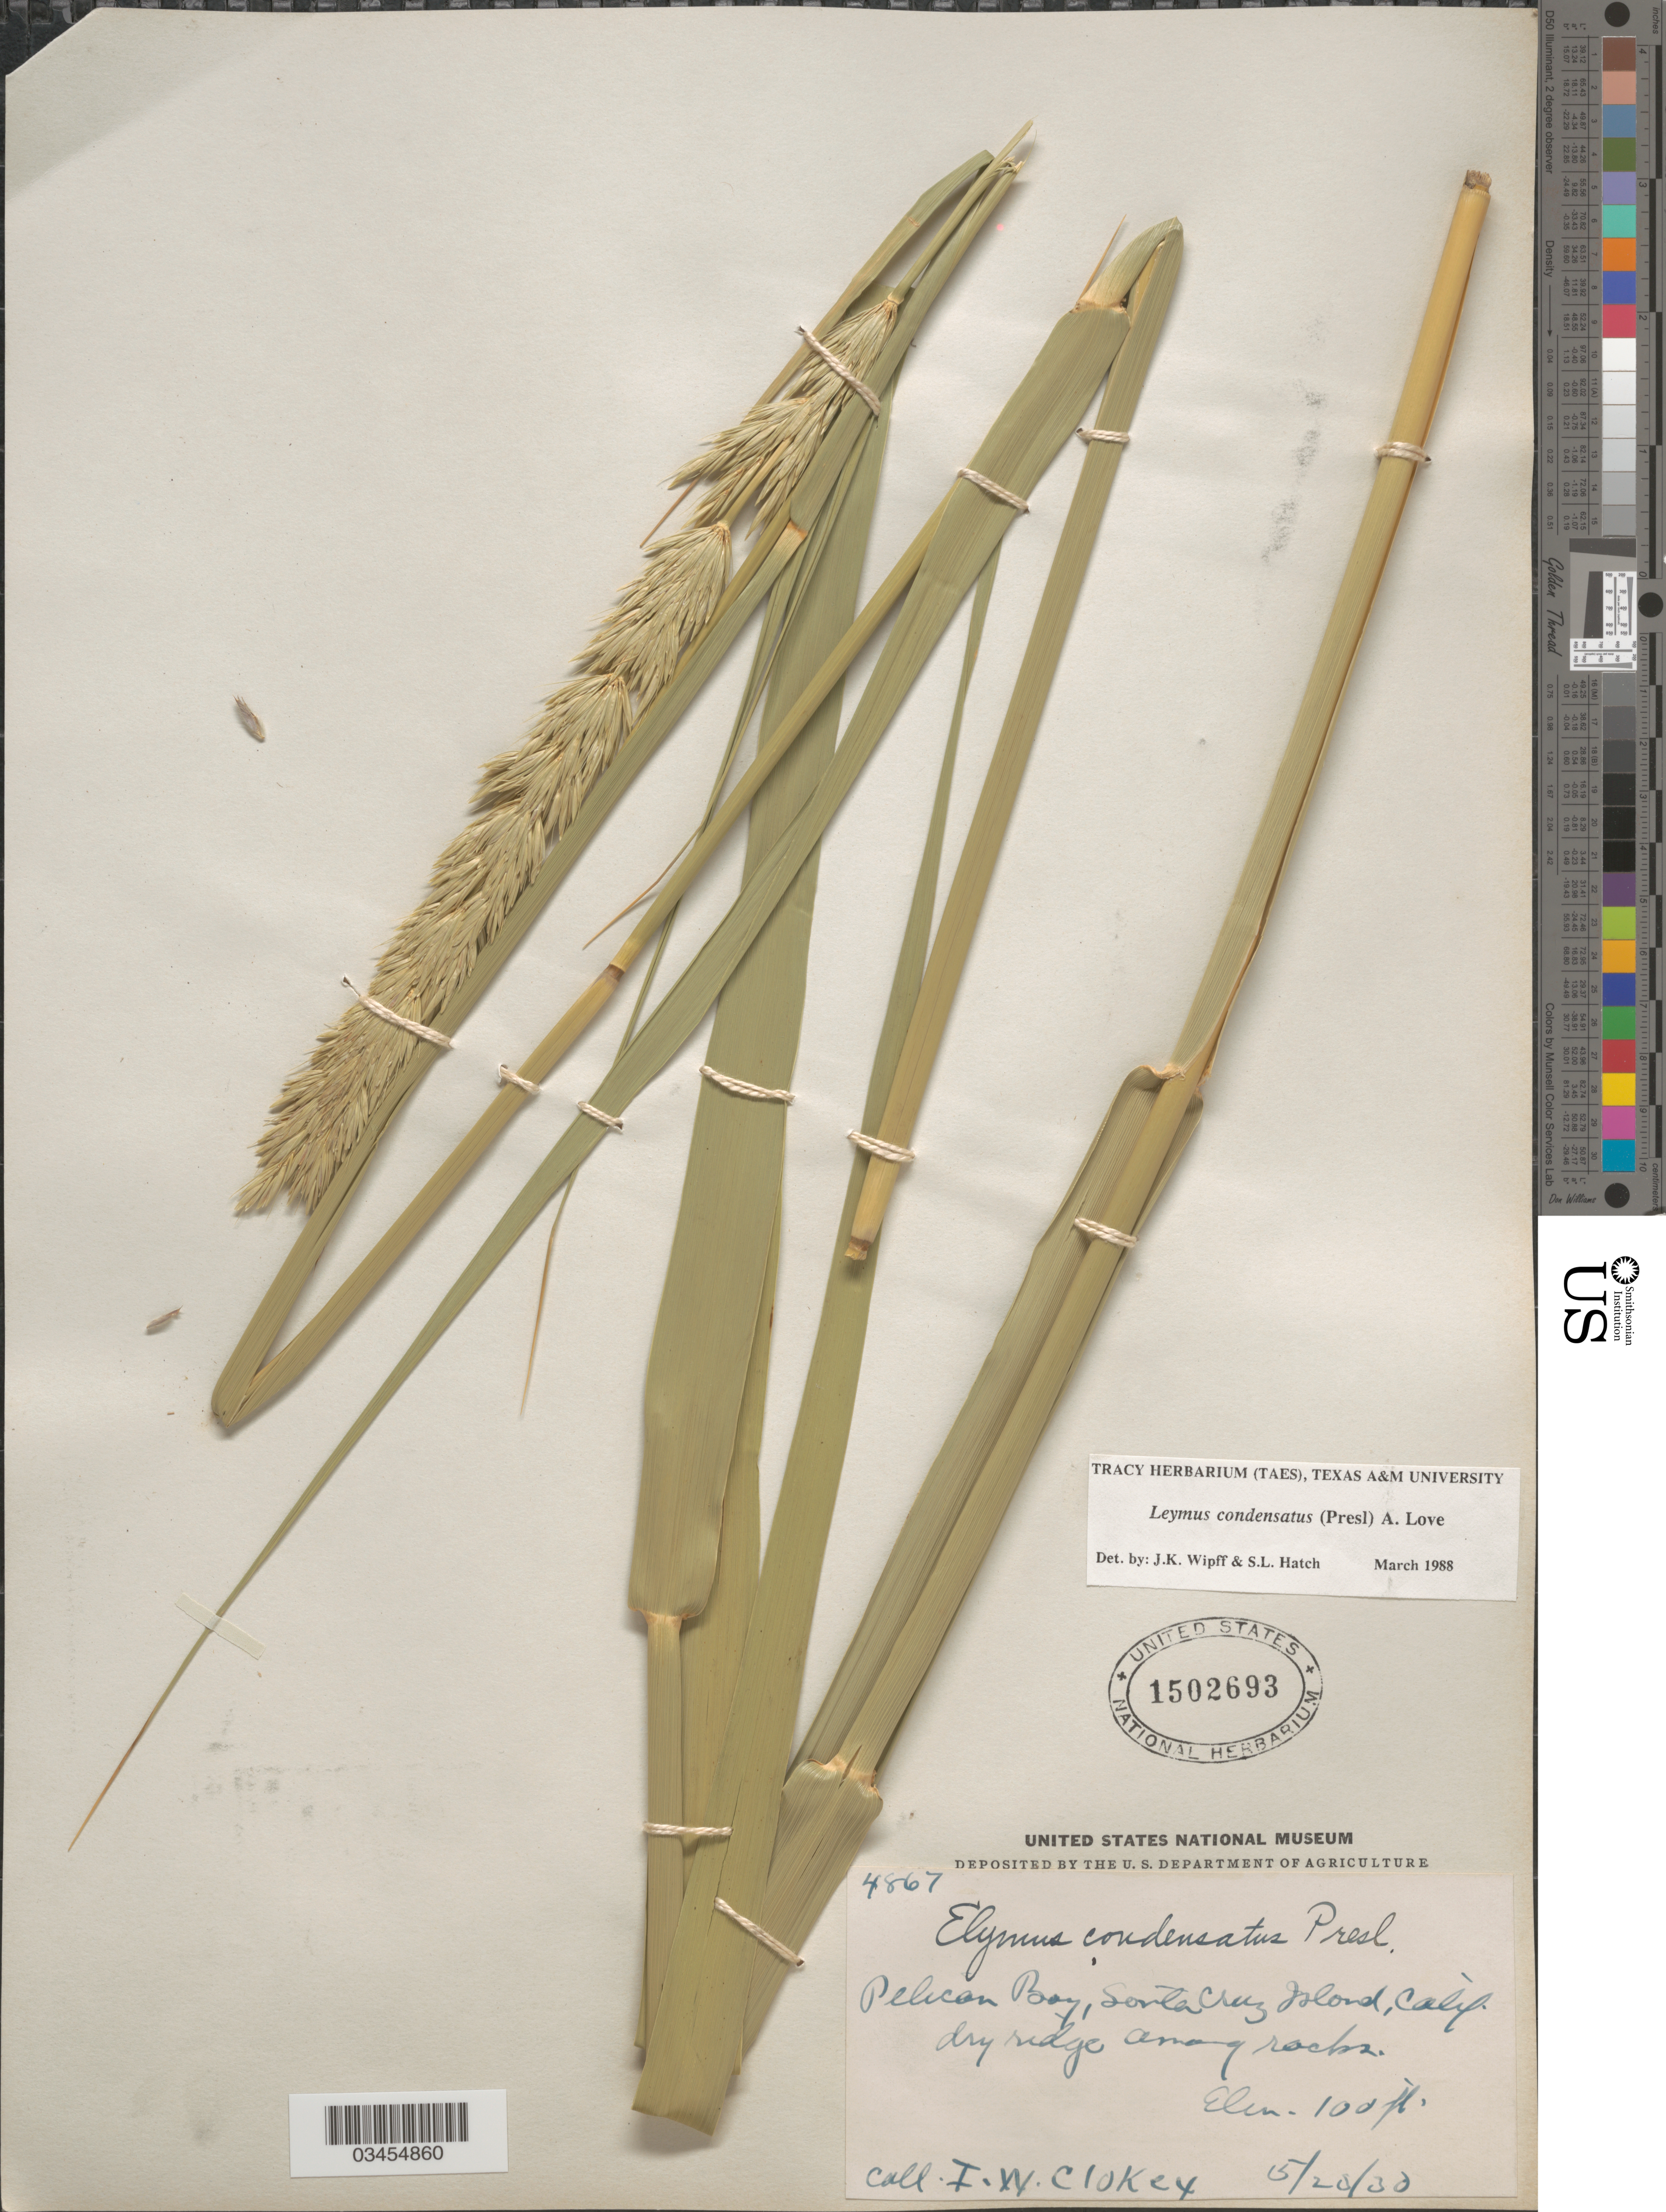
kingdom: Plantae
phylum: Tracheophyta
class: Liliopsida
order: Poales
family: Poaceae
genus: Leymus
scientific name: Leymus condensatus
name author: (J. Presl) Á. Löve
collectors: I. W. Clokey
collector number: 4867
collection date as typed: Transcribed d/m/y: 20/5/30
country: United States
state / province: California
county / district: Santa Barbara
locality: Pelican Bay, Santa Cruz Island, dry ridge among rocks.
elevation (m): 30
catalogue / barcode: US 1502693